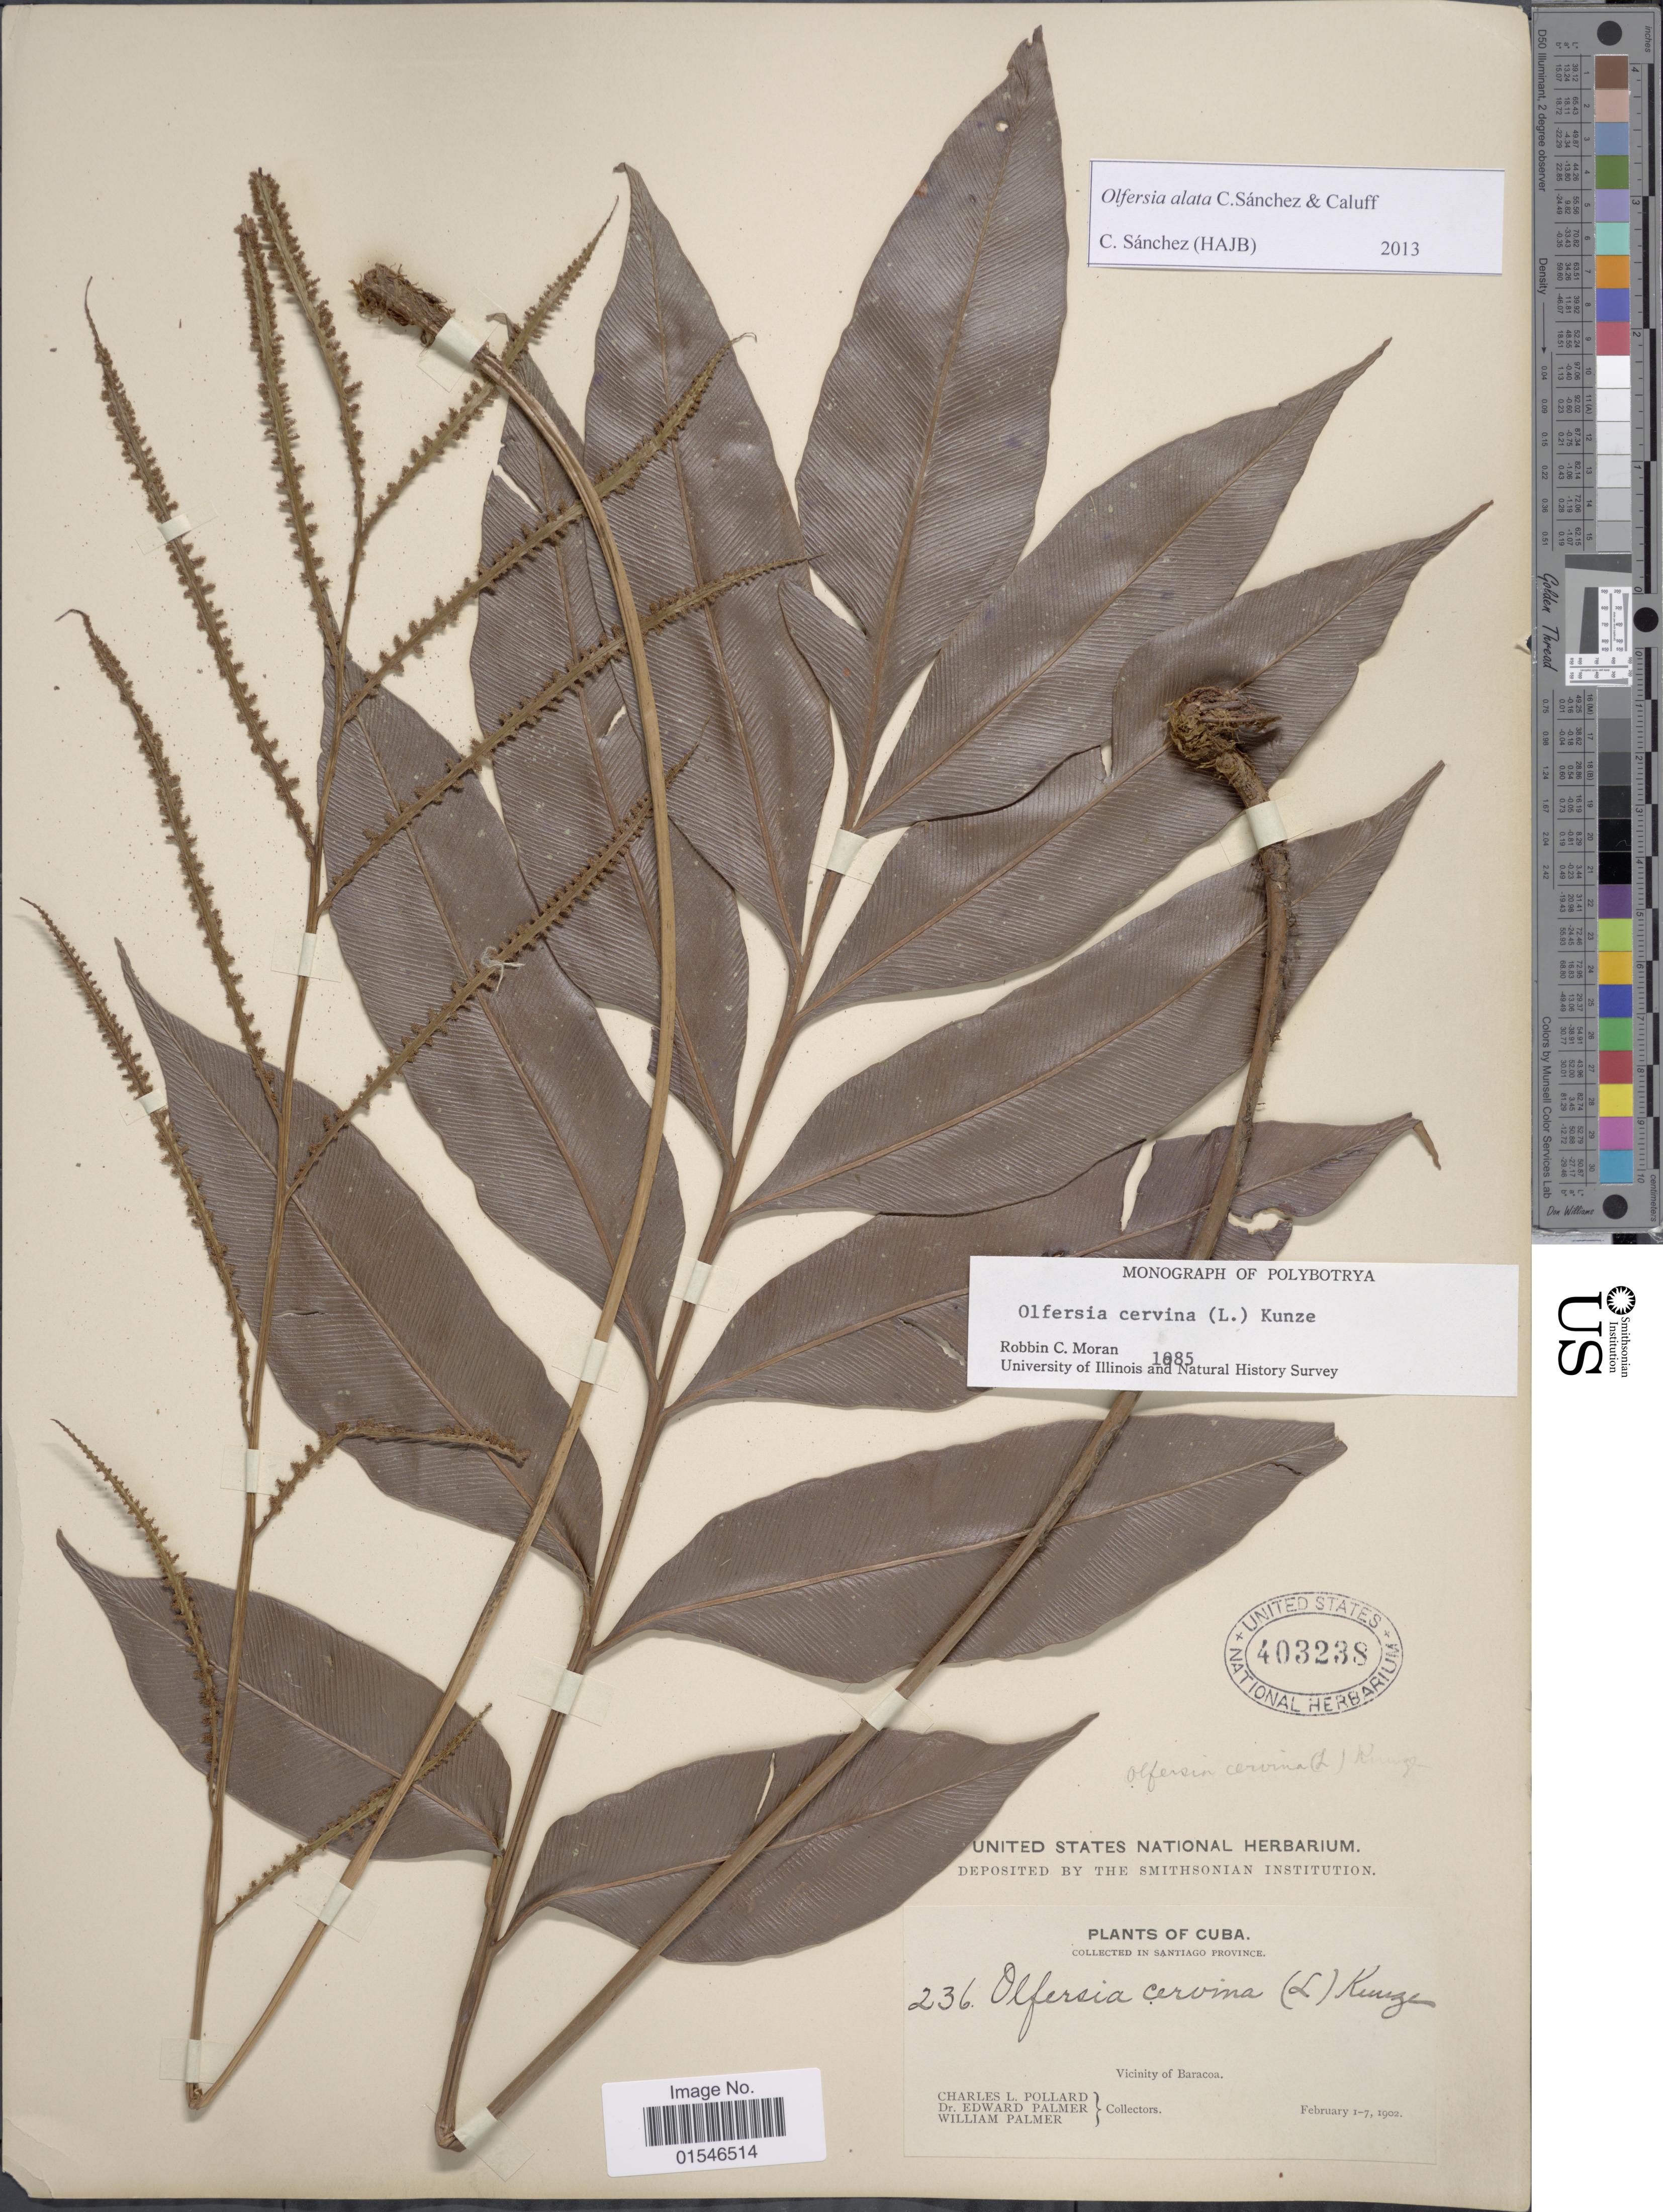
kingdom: Plantae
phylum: Tracheophyta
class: Polypodiopsida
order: Polypodiales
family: Dryopteridaceae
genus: Olfersia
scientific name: Olfersia cervina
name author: (L.) Kunze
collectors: C. L. Pollard, E. Palmer & W. Palmer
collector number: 236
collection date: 1902-02-01/1902-02-07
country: Cuba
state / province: Santiago de Cuba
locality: Santiago Province. Vicinity of Baracoa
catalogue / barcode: US 403238